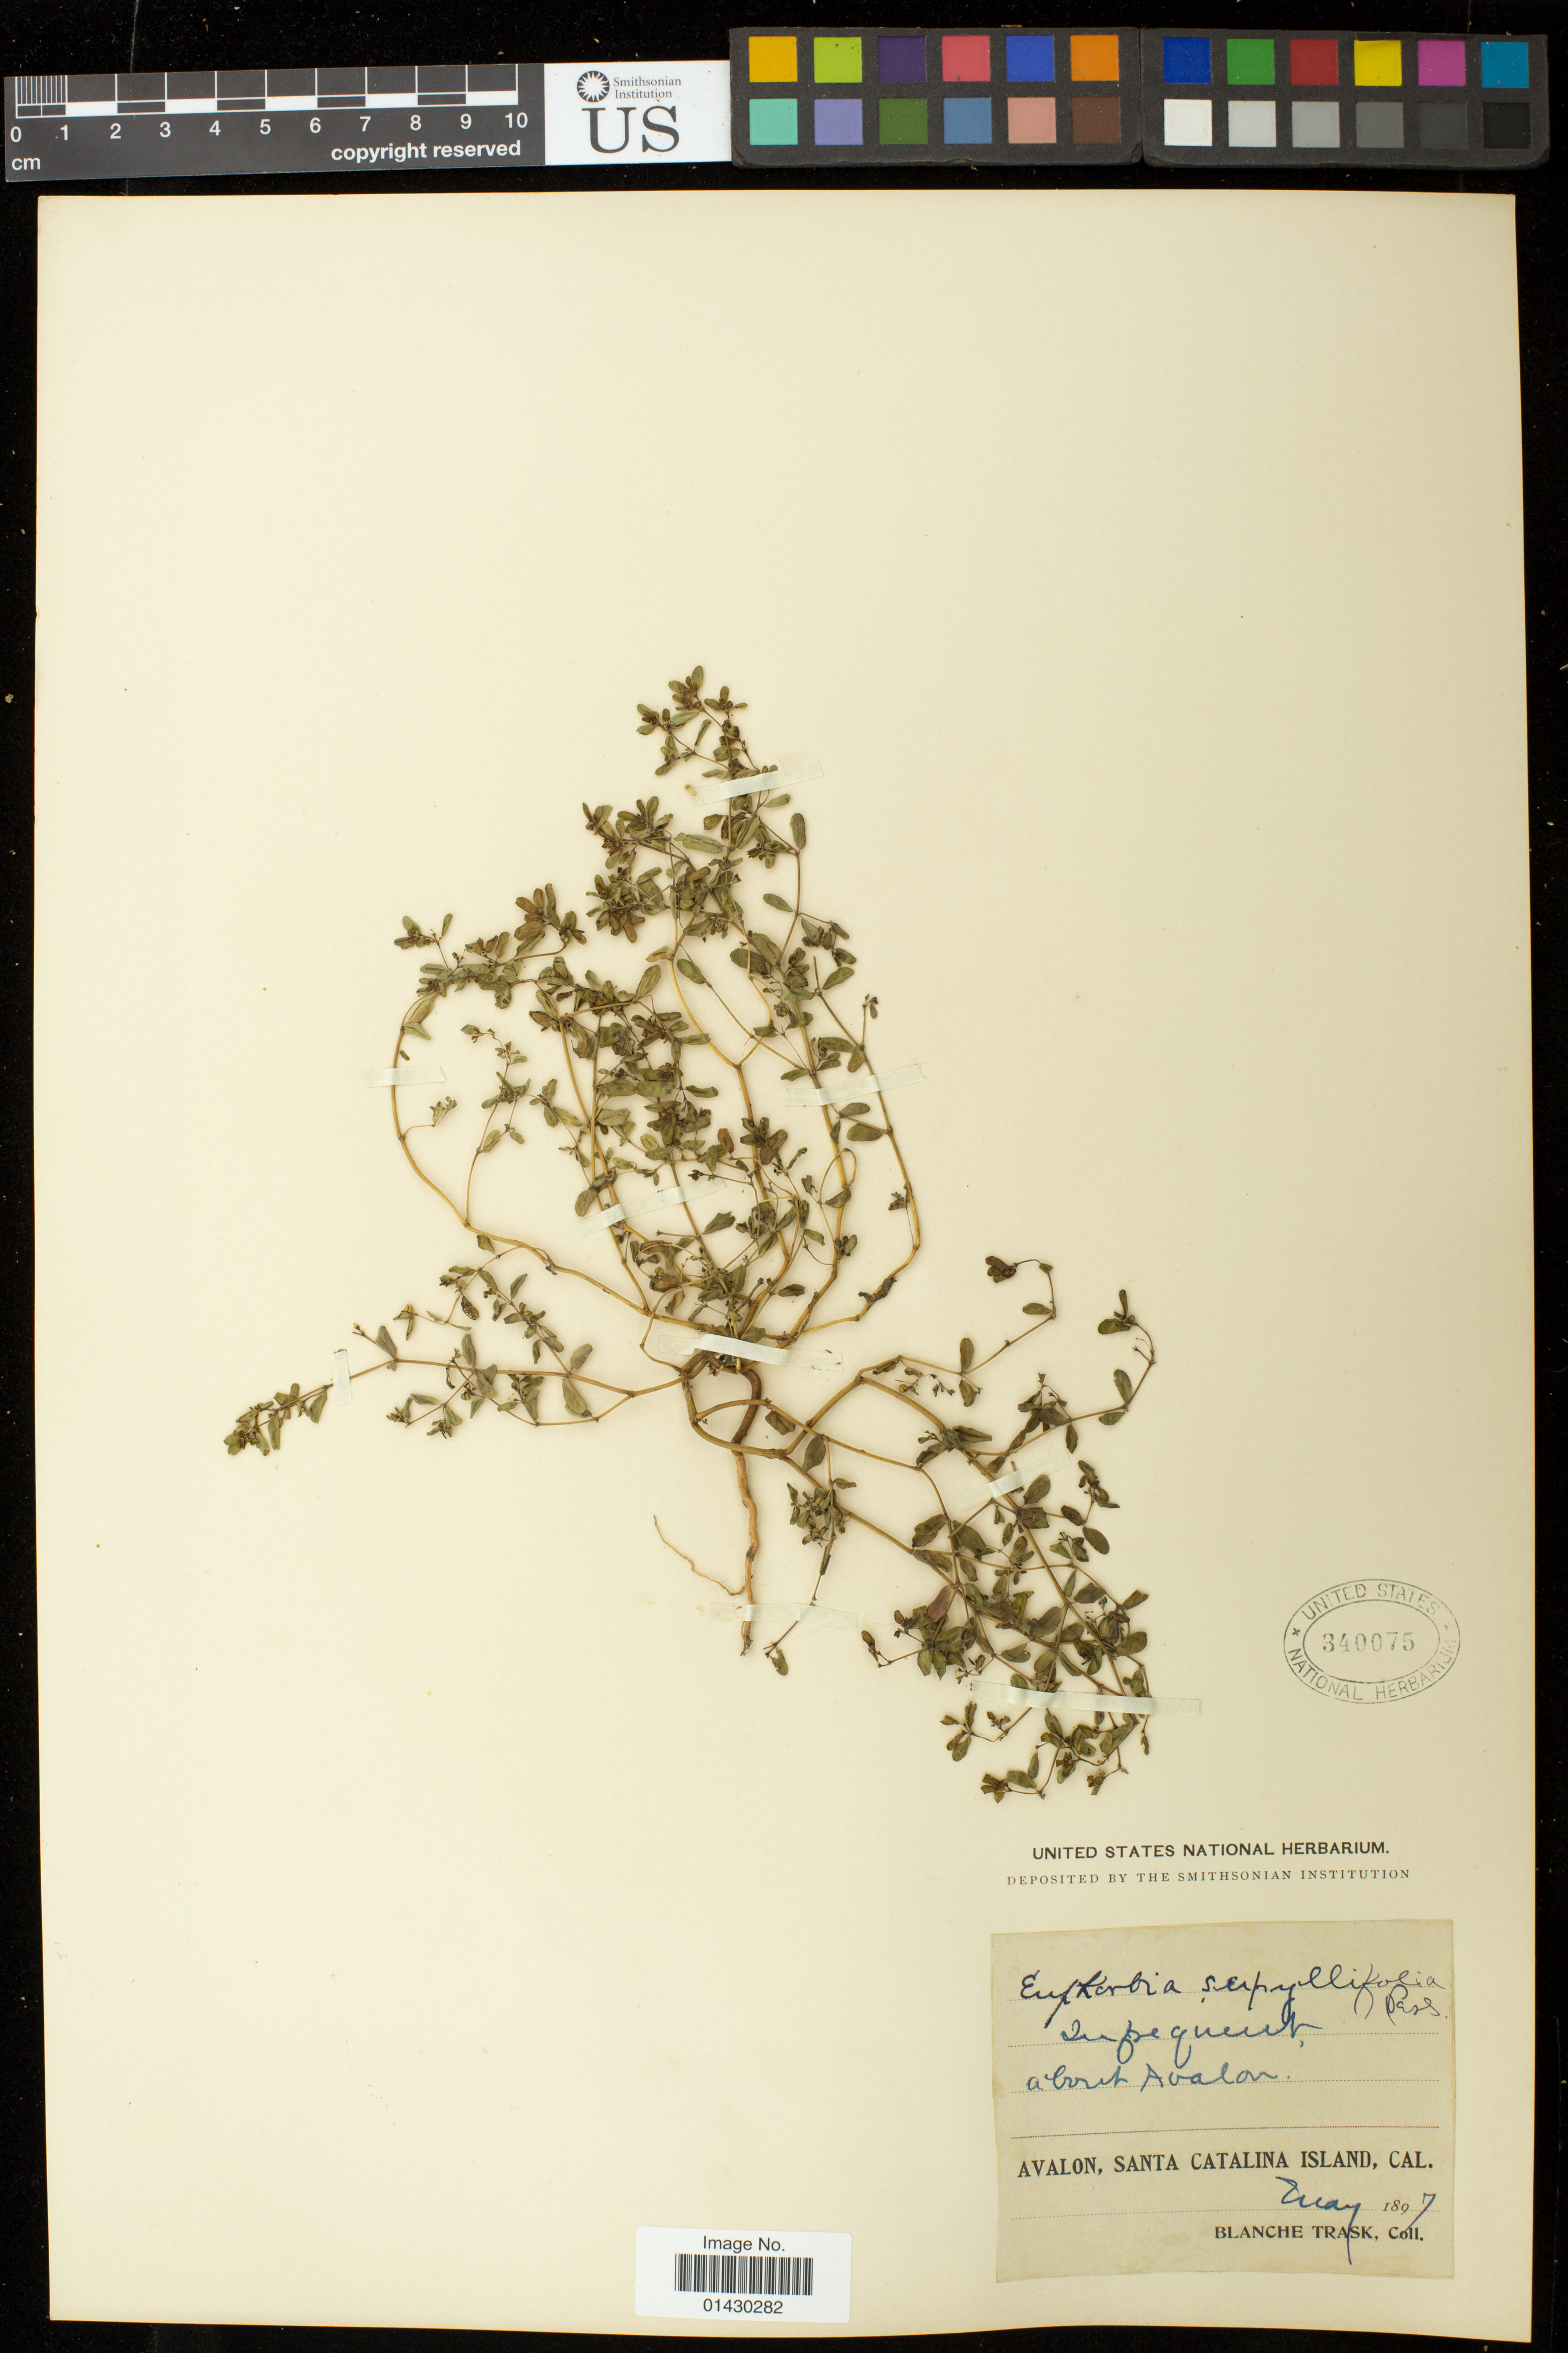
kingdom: Plantae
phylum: Tracheophyta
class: Magnoliopsida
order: Malpighiales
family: Euphorbiaceae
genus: Euphorbia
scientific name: Euphorbia serpillifolia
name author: Pers.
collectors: B. Trask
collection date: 1897-05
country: United States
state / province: California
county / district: Los Angeles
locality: Avalon, Santa Catalina Island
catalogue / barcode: US 340075